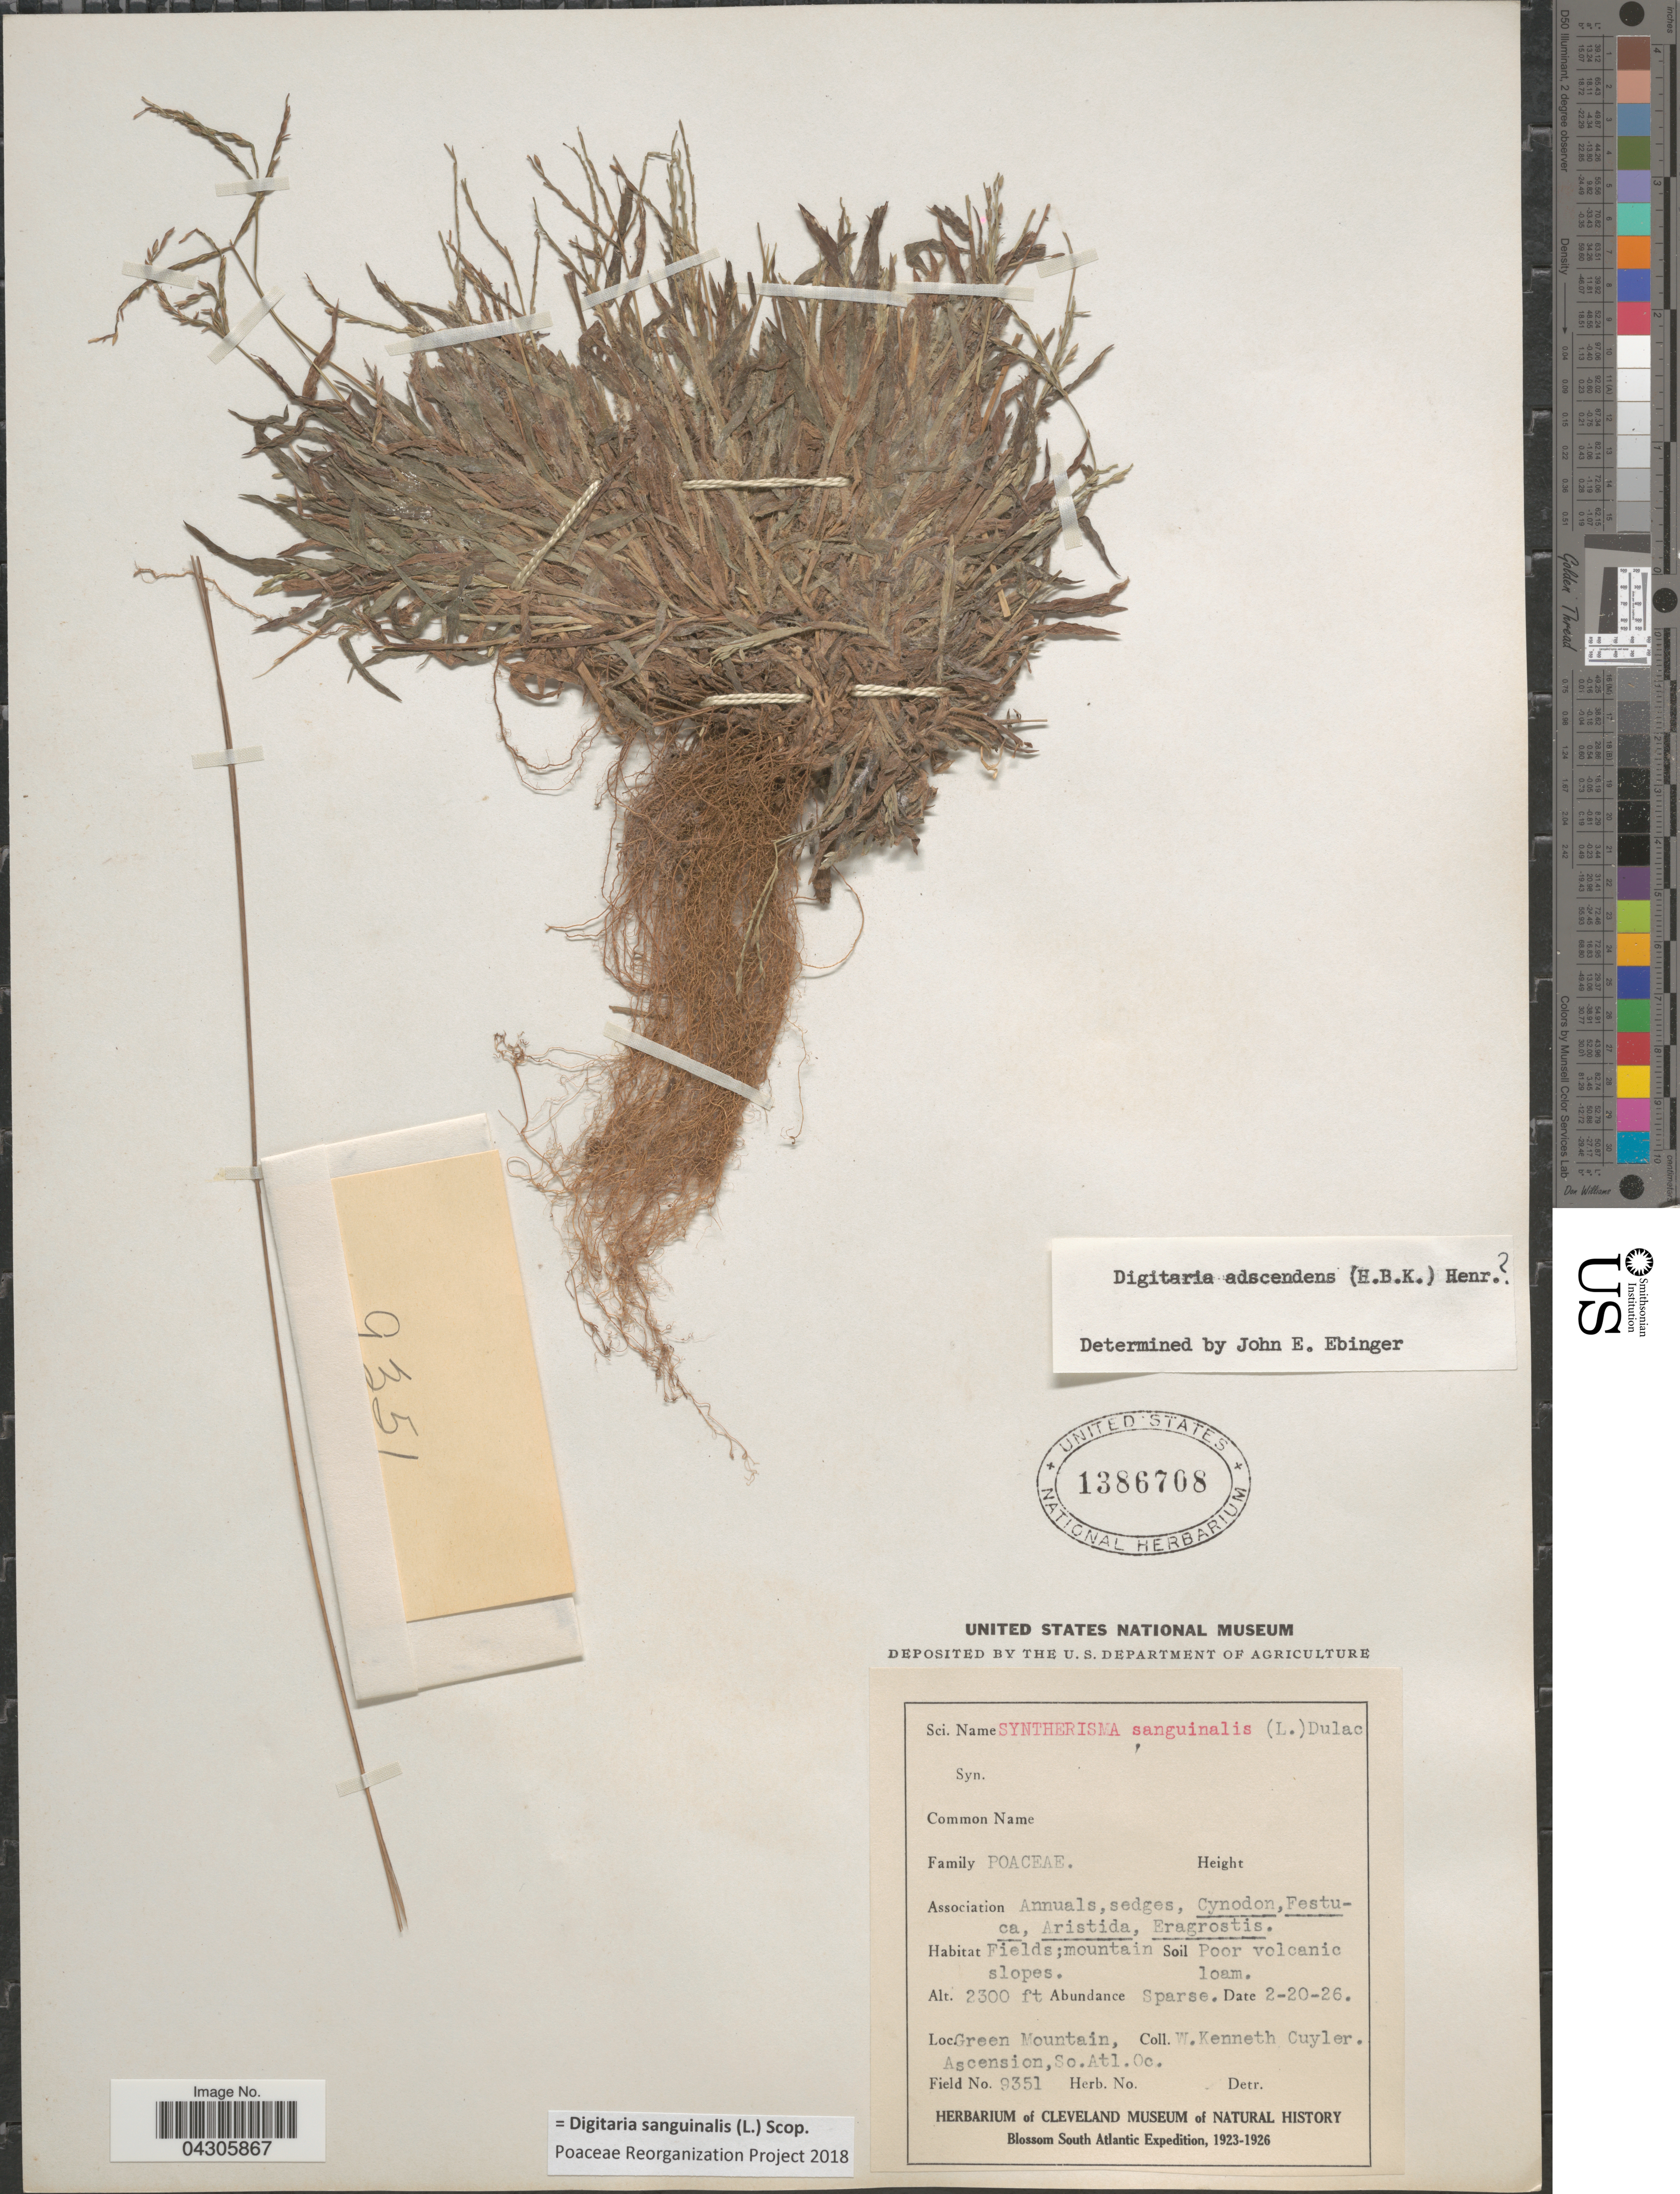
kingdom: Plantae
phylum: Tracheophyta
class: Liliopsida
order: Poales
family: Poaceae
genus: Digitaria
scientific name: Digitaria sanguinalis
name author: (L.) Scop.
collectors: W. Cuyler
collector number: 9351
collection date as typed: Transcribed d/m/y: 20/2/19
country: St. Helena Islands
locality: Green Mountain, Ascension, So. Atl. Oc. Blossom South Atlantic Expedition, 1923-1926.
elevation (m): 701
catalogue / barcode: US 1386708